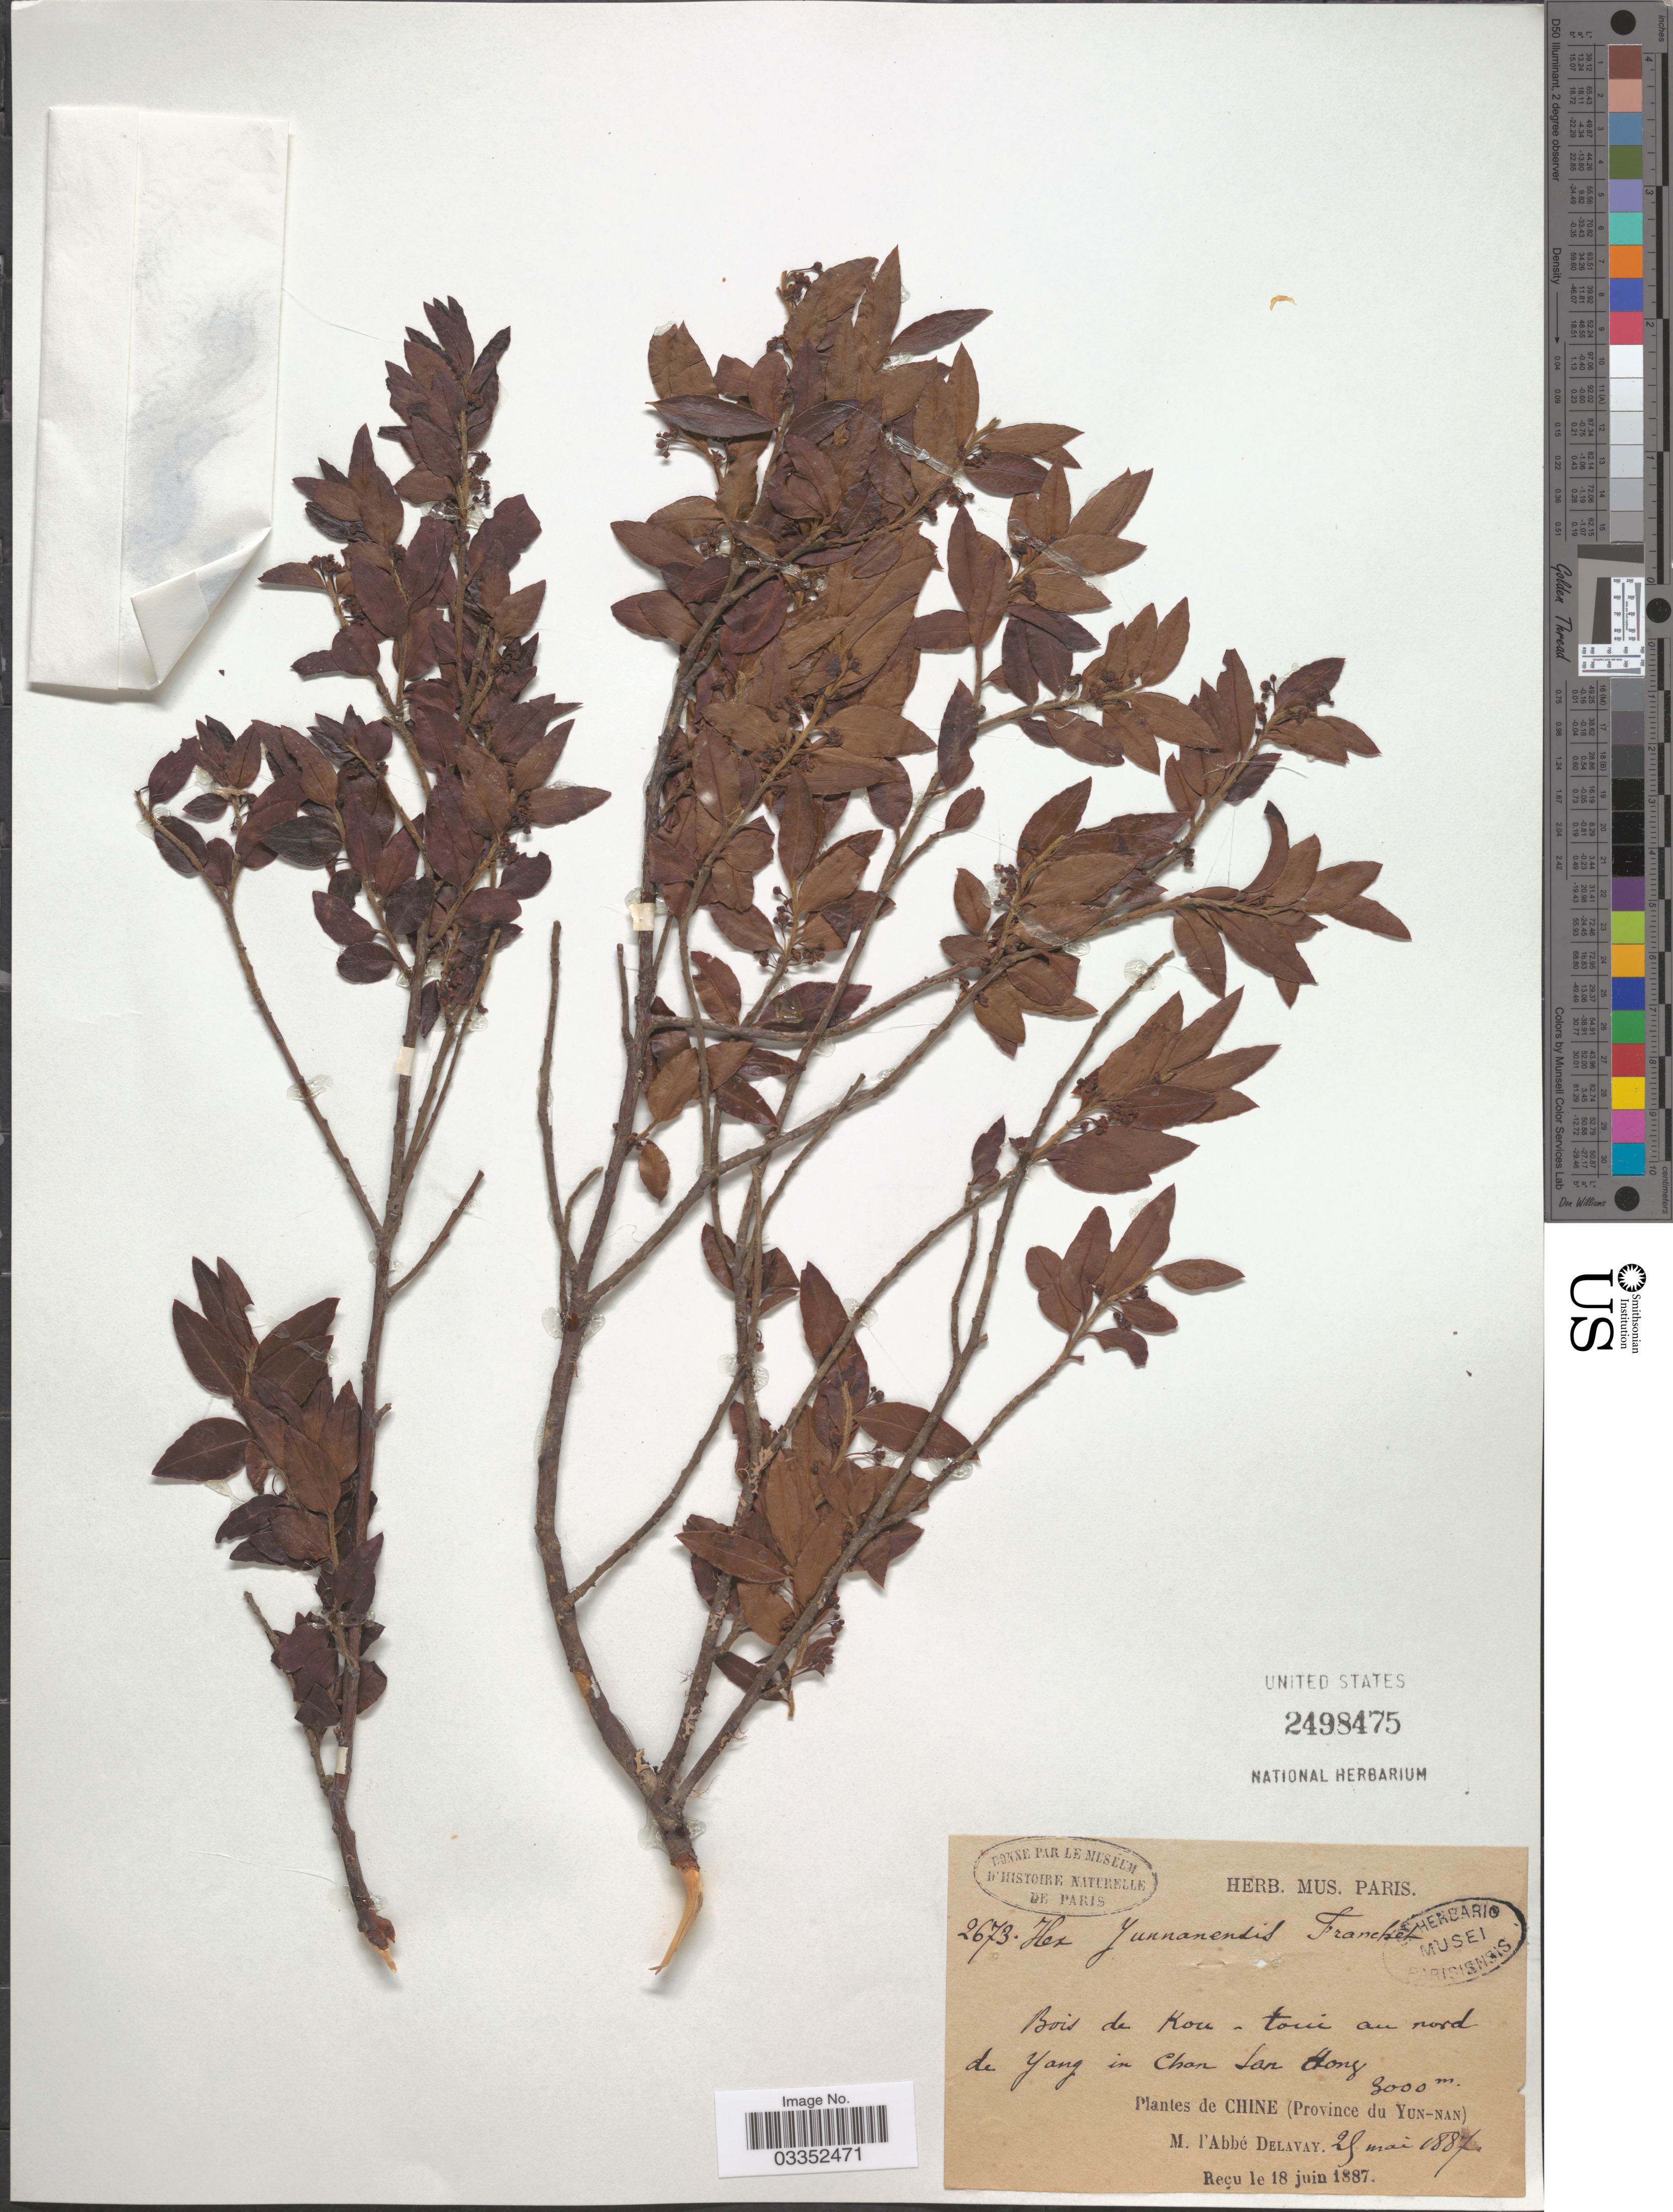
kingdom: Plantae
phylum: Tracheophyta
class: Magnoliopsida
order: Aquifoliales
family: Aquifoliaceae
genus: Ilex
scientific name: Ilex yunnanensis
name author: Franch.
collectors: P. Delavay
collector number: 2673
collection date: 1887-05-28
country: China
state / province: Yunnan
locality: Bois de Kou-toui au nord de Yang in Chan San Hong [interpreted].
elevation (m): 3000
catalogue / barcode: US 2498475